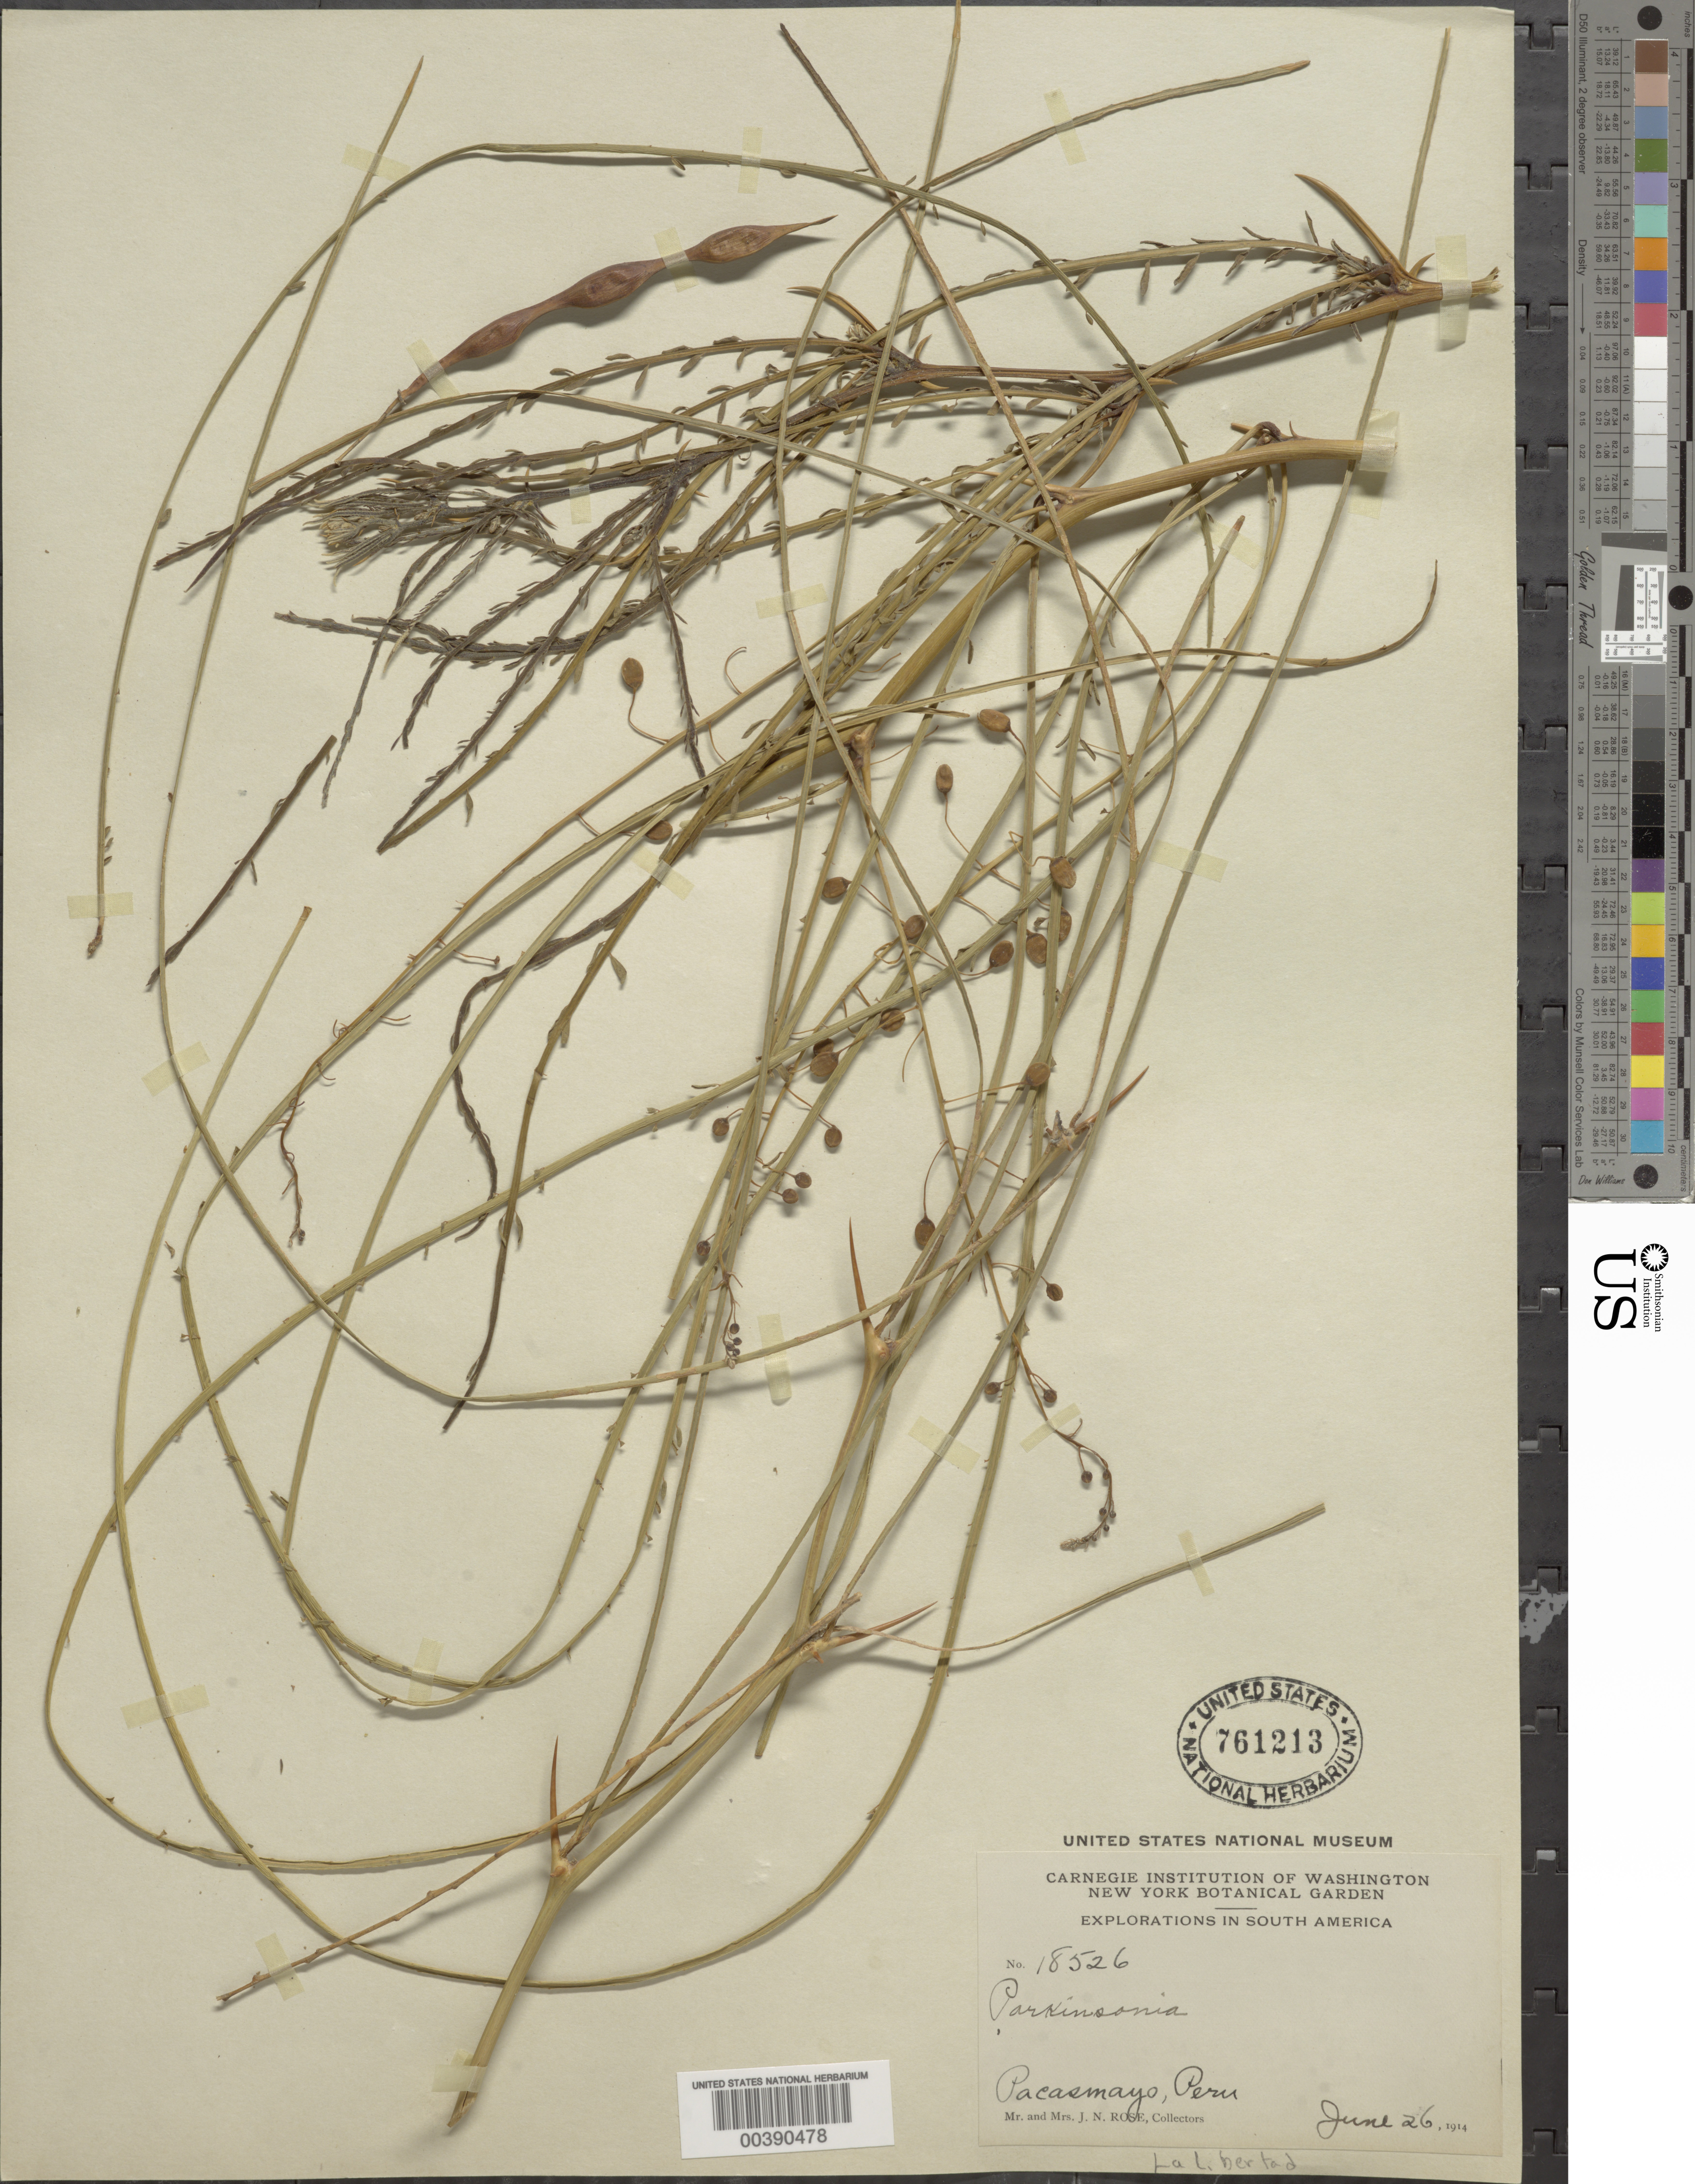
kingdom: Plantae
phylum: Tracheophyta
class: Magnoliopsida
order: Fabales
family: Fabaceae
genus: Parkinsonia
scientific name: Parkinsonia aculeata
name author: L.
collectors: J. N. Rose & J. M. Rose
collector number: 18526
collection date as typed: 26 Jun 1914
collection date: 1914-06-26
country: Peru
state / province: La Libertad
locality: Pacasmayo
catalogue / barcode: US 761213